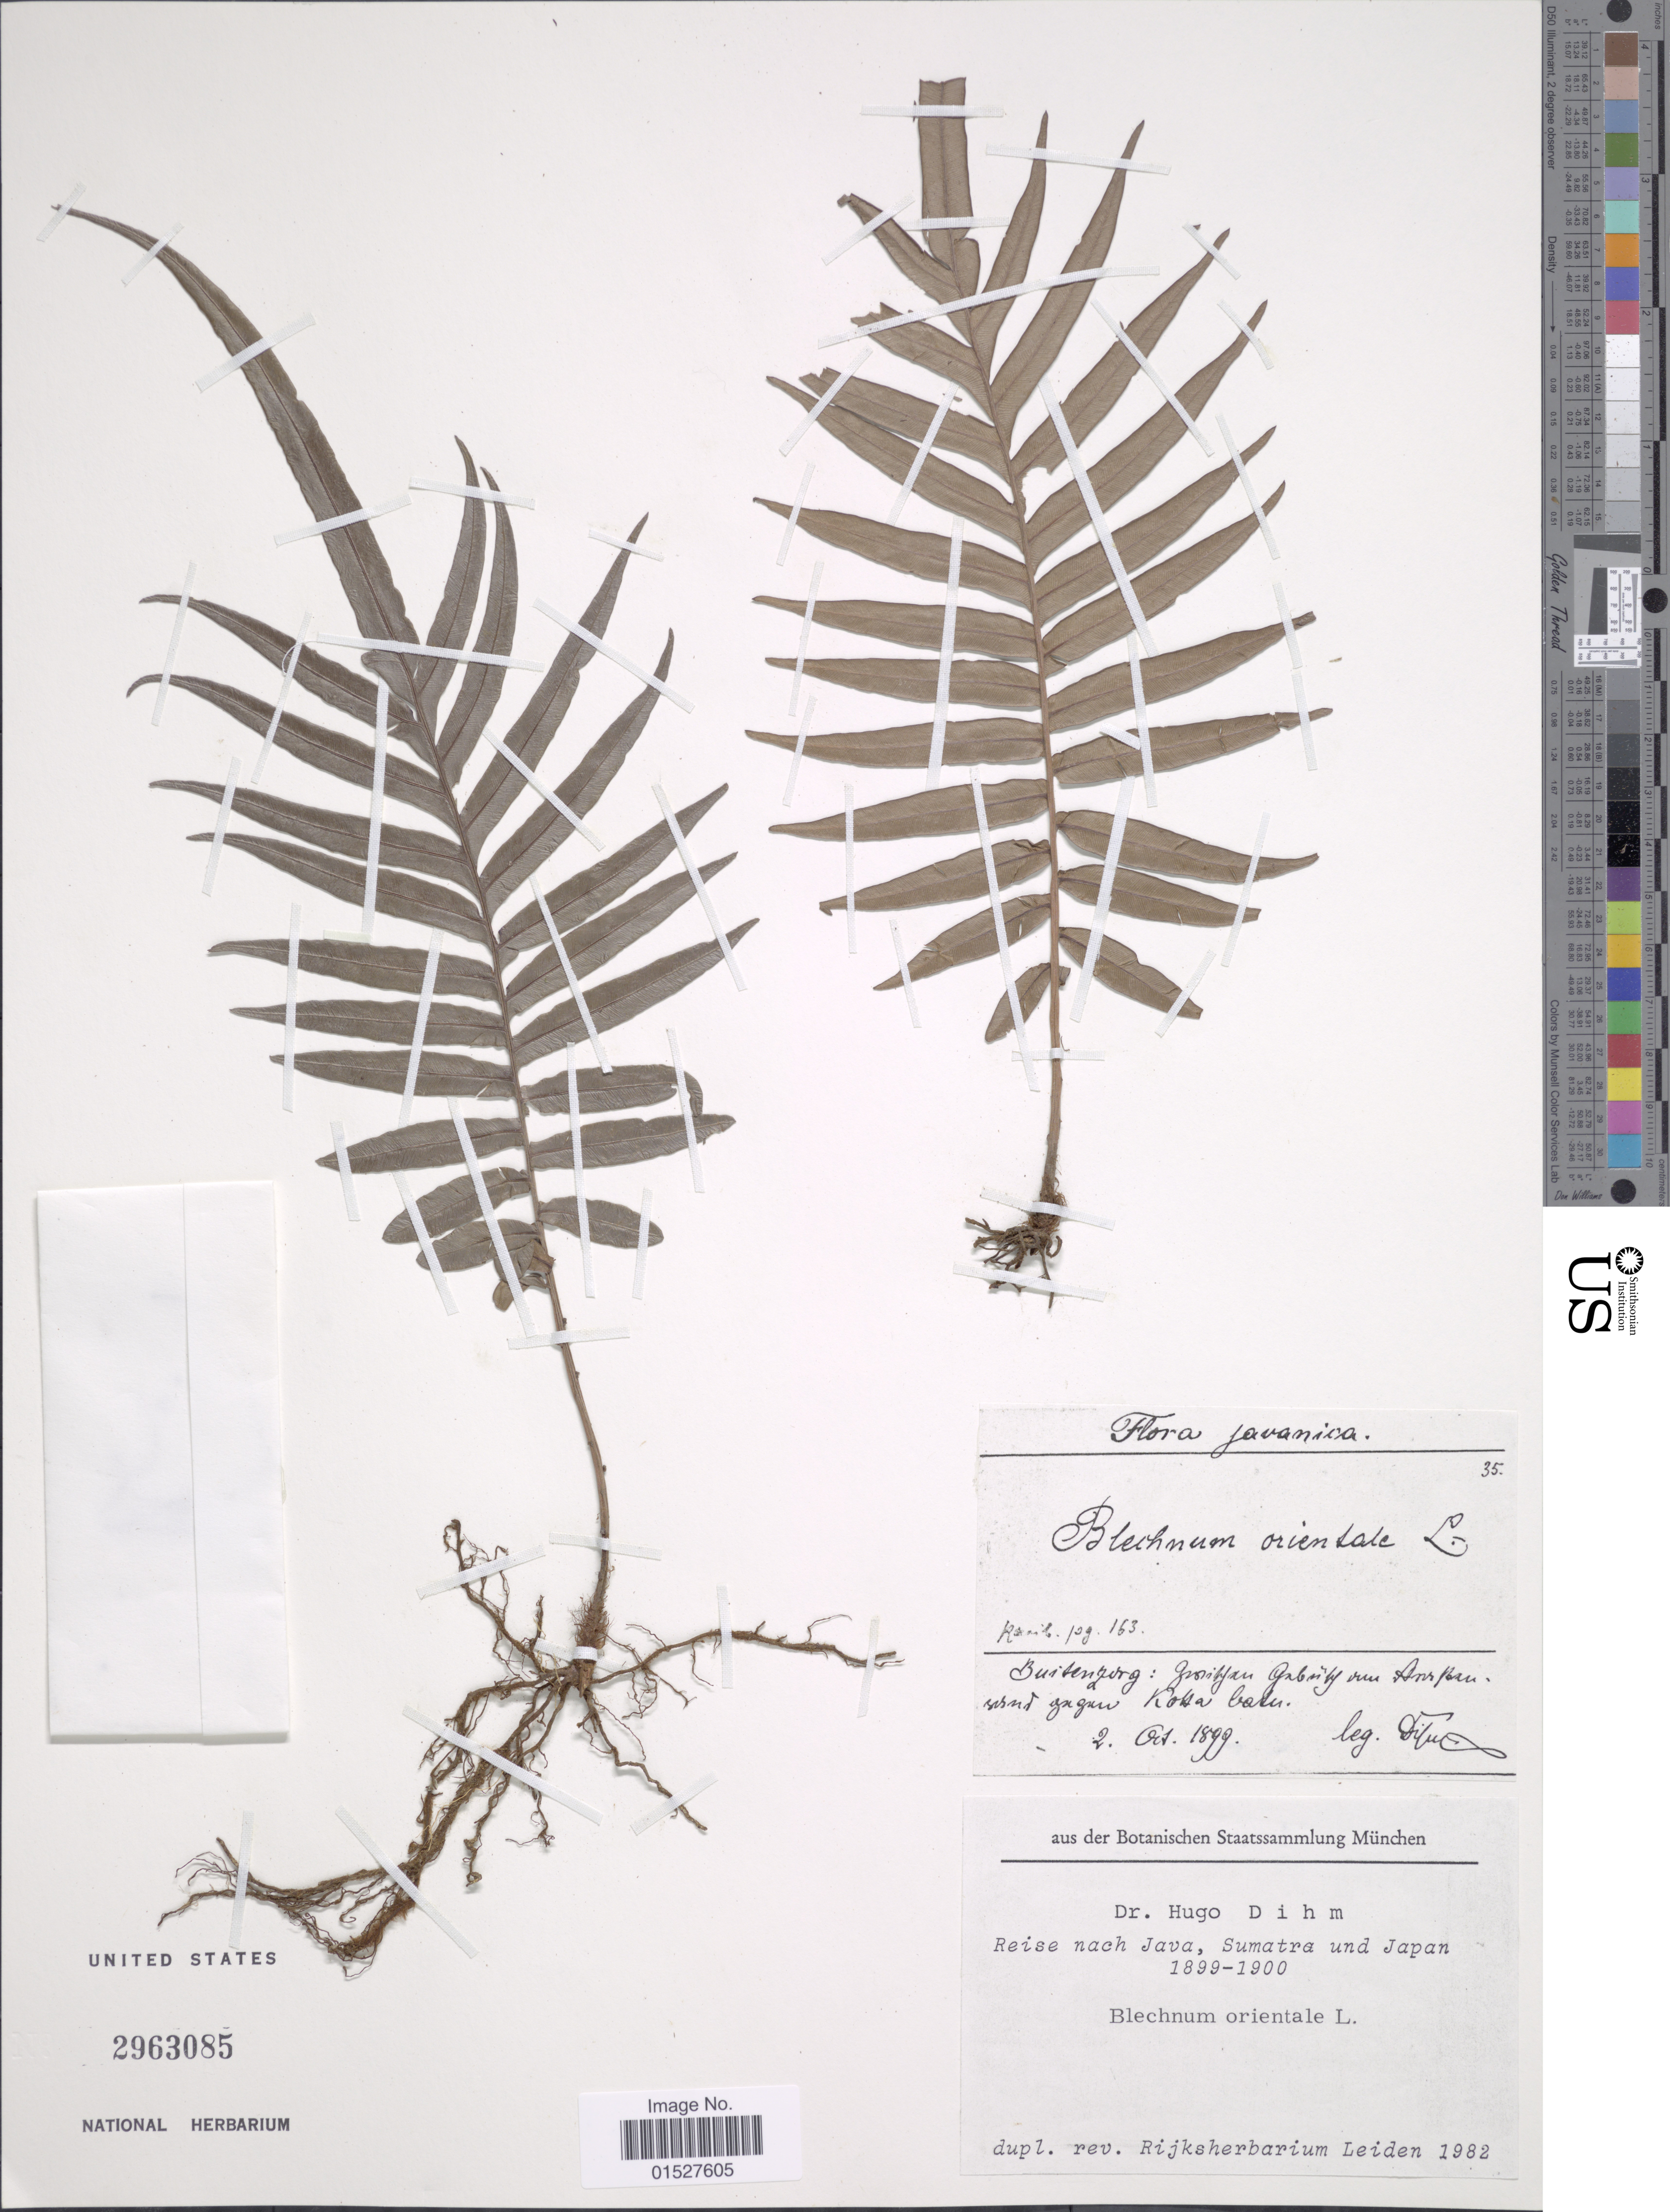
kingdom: Plantae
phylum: Tracheophyta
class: Polypodiopsida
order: Polypodiales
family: Blechnaceae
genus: Blechnum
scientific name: Blechnum orientale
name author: L.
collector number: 35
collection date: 1899-10-02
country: Indonesia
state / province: Java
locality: Javanica. Buitenzorg: Kota Batu.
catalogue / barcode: US 2963085